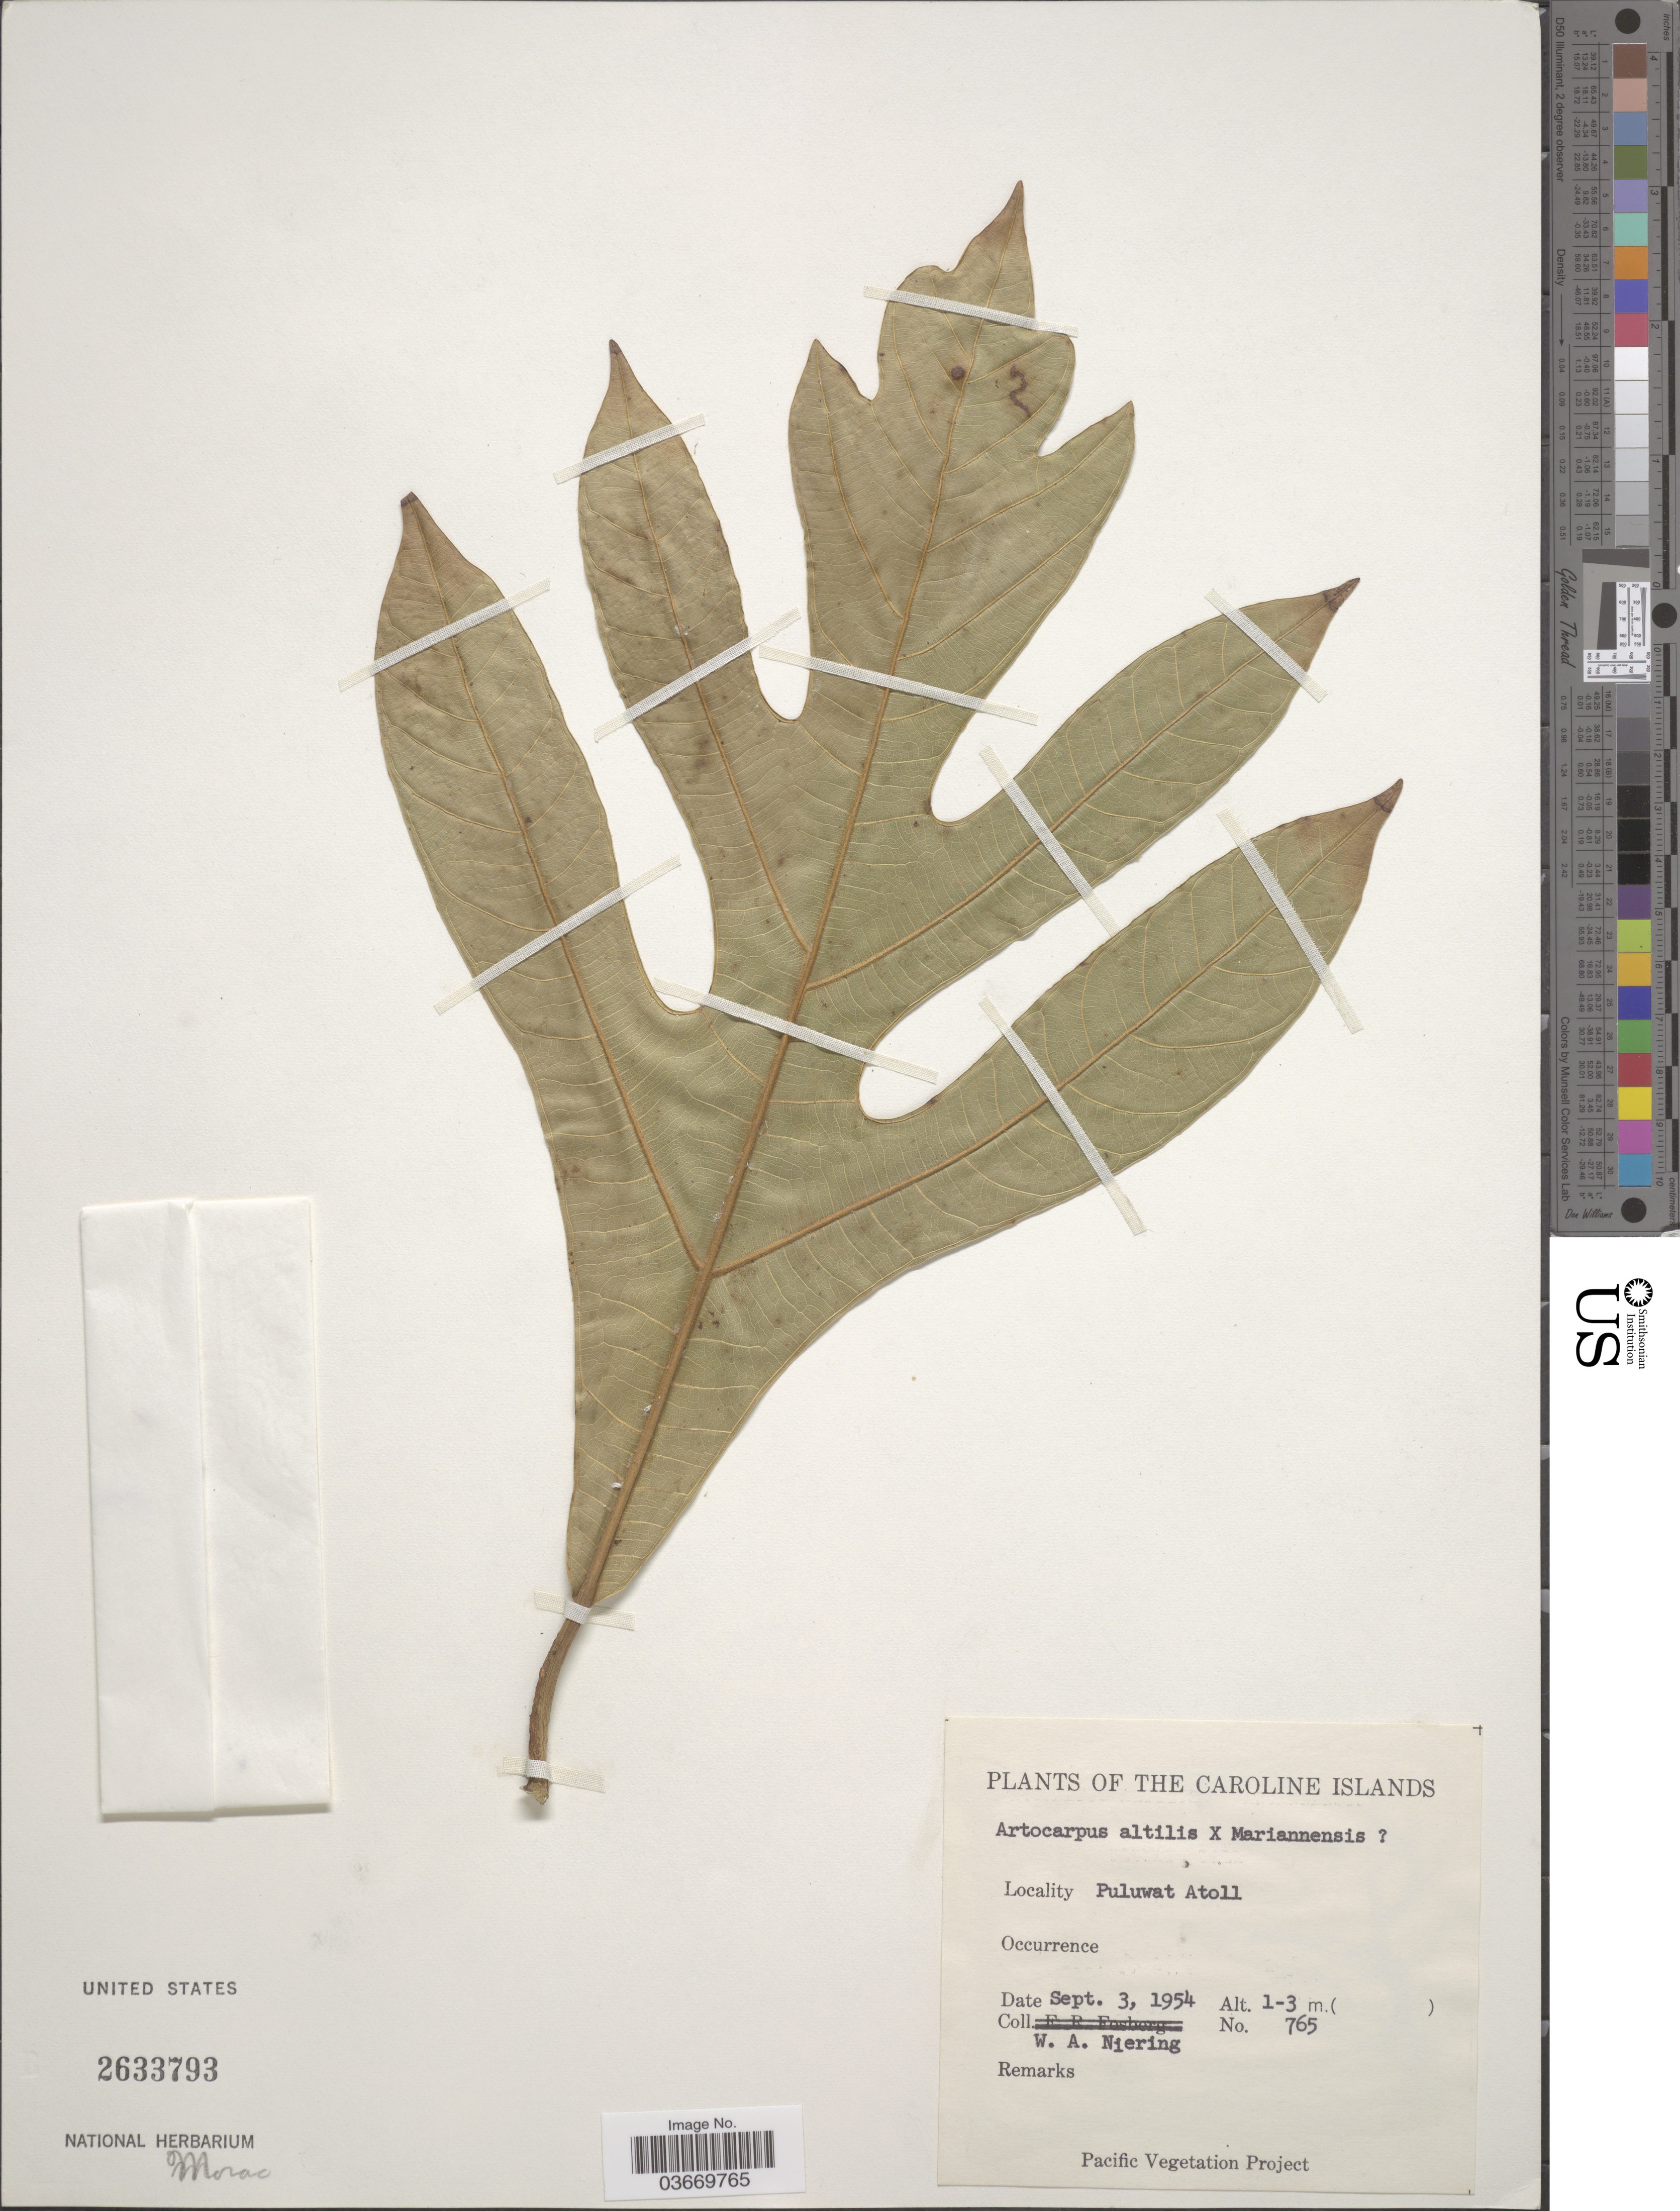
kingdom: Plantae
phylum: Tracheophyta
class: Magnoliopsida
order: Rosales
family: Moraceae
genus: Artocarpus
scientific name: Artocarpus altilis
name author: (Parkinson) Fosberg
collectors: W. Niering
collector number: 765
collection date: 1954-09-03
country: Micronesia, Federated States of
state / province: Truk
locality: The Caroline Islands. Puluwat Atoll.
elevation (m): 1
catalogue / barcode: US 2633793